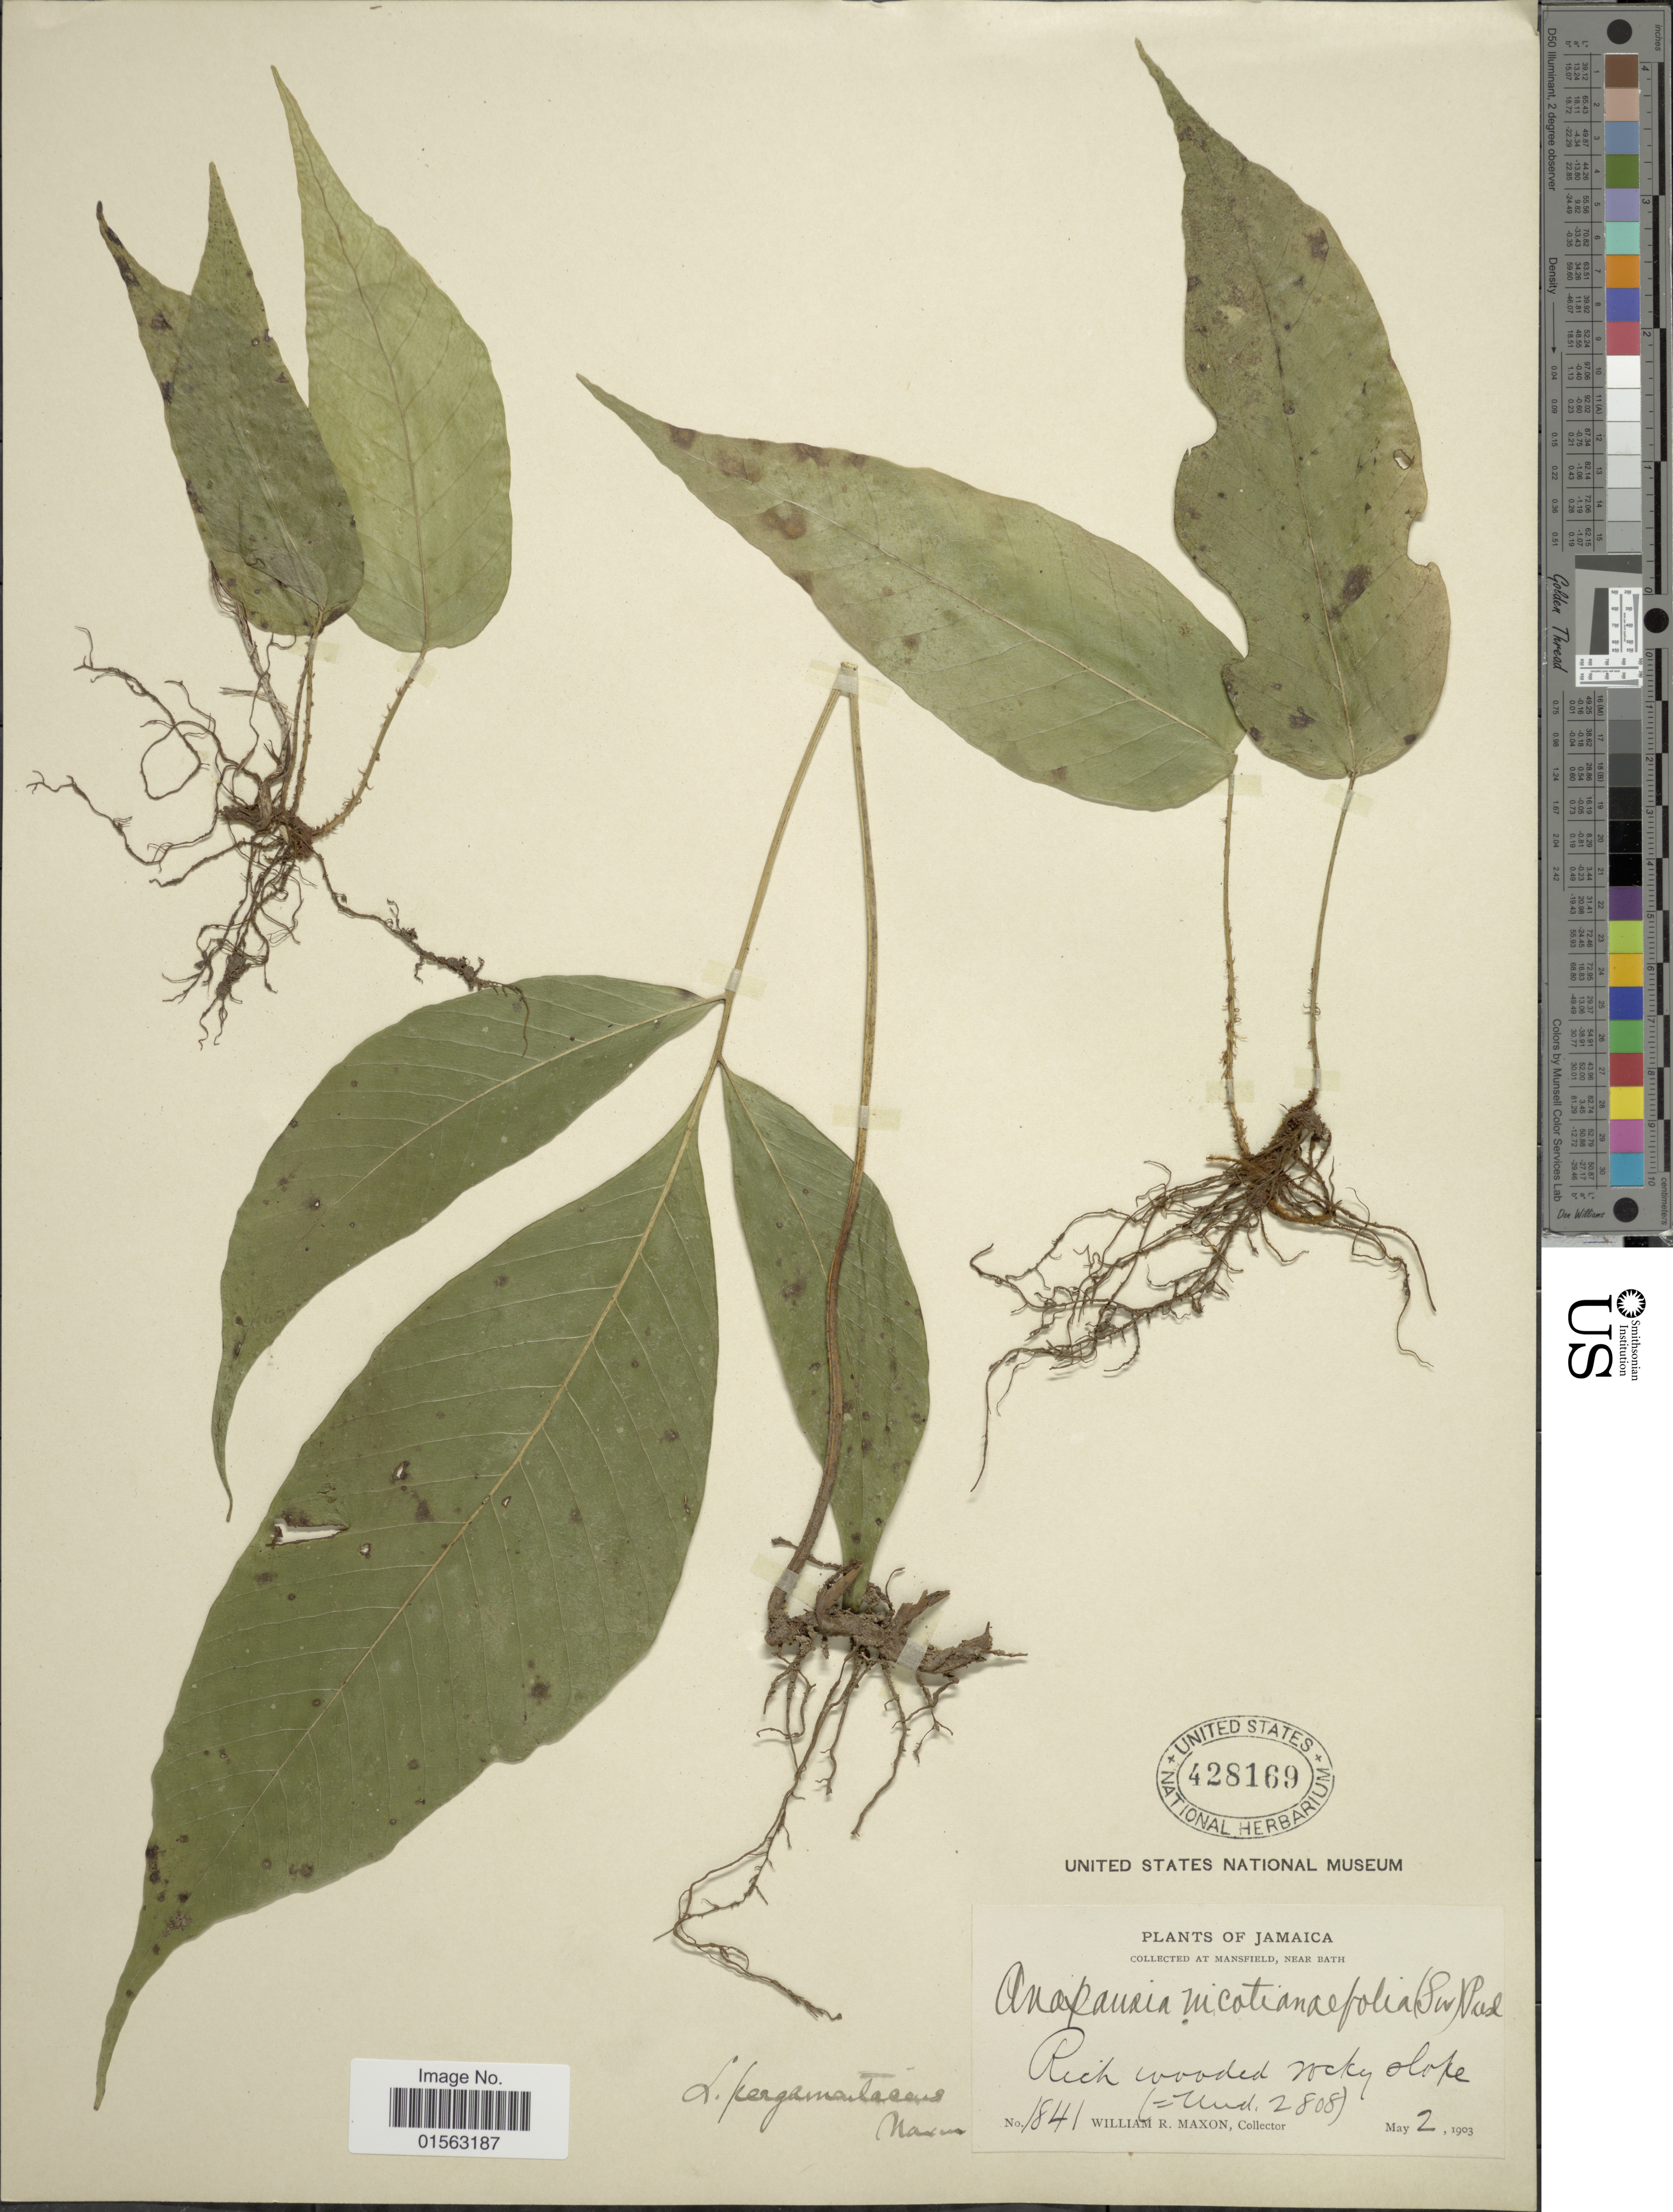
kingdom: Plantae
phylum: Tracheophyta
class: Polypodiopsida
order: Polypodiales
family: Dryopteridaceae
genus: Mickelia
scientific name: Mickelia pergamentacea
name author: (Maxon) R.C. Moran et al.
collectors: W. R. Maxon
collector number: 1841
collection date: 1903-05-02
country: Jamaica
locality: Jamaica, Mansfield, near Bath, rich wooded rocky slope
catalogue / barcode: US 428169